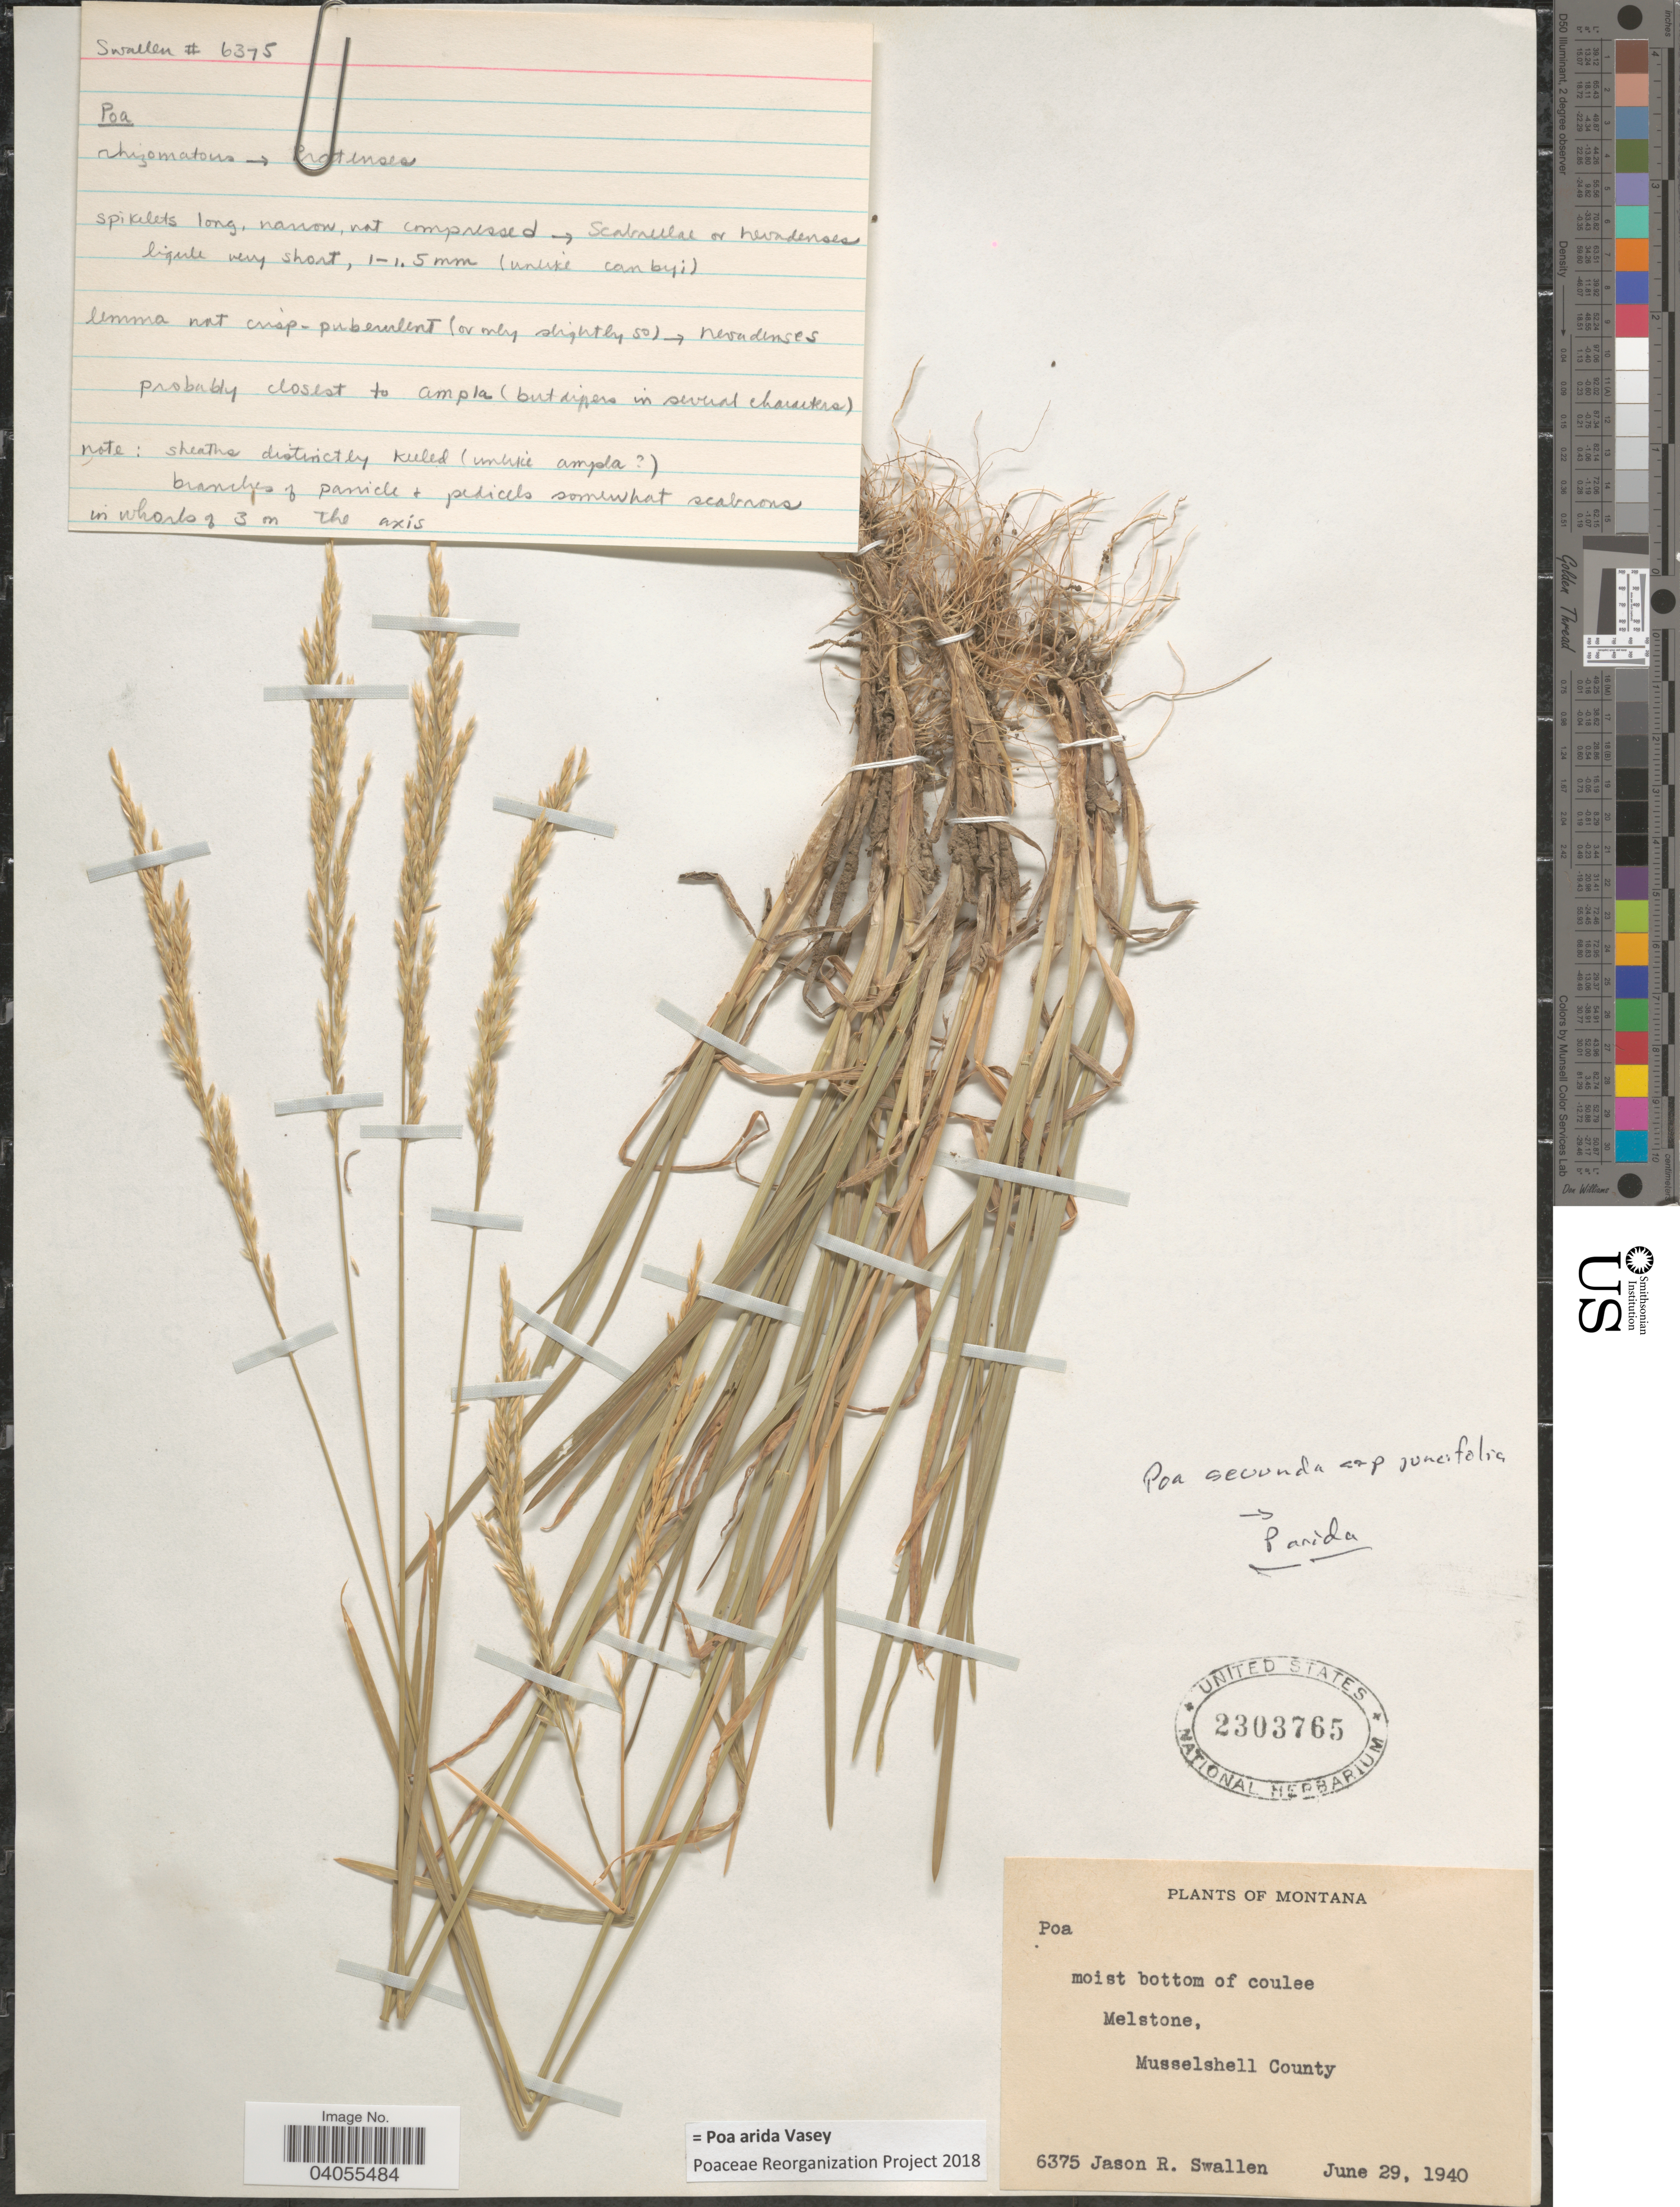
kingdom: Plantae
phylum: Tracheophyta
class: Liliopsida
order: Poales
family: Poaceae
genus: Poa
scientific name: Poa arida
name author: Vasey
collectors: J. R. Swallen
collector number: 6375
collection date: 1940-06-29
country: United States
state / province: Montana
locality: Moist bottom of coulee Meslstone, Musselshell County.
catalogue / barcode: US 2303765